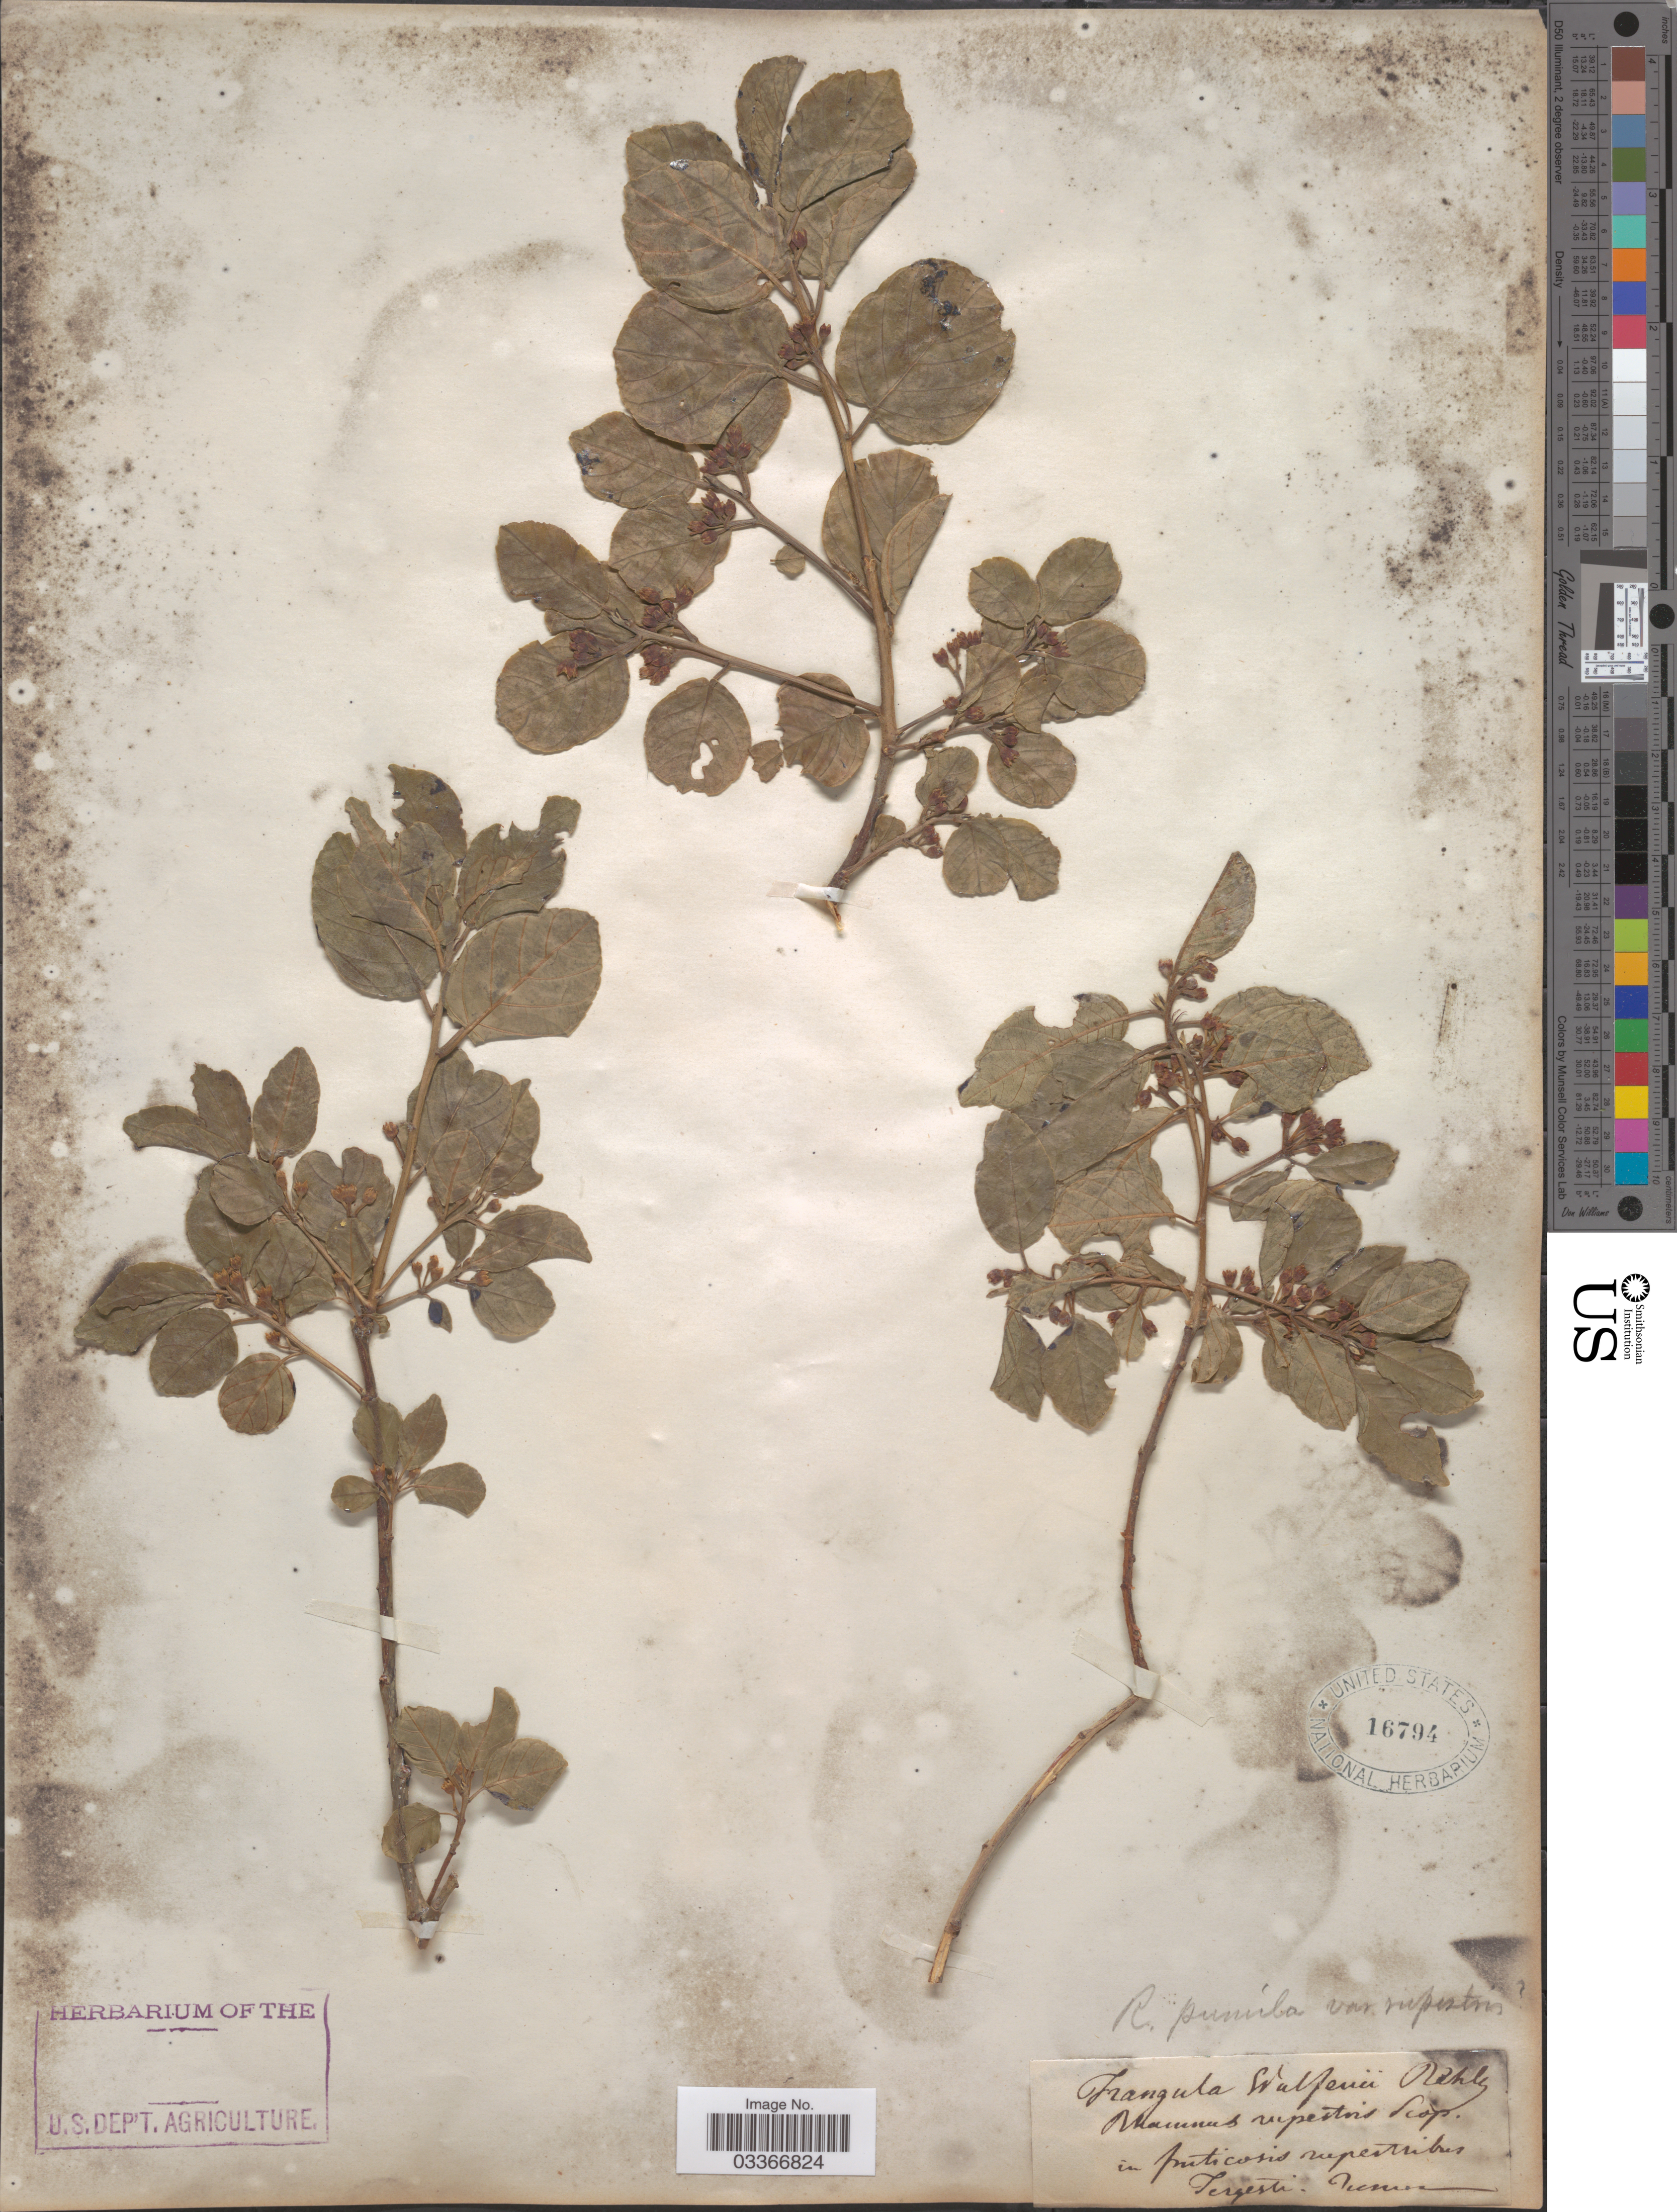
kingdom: Plantae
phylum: Tracheophyta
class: Magnoliopsida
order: Rosales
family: Rhamnaceae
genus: Rhamnus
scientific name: Rhamnus pumila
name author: Turra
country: Italy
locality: In fruticosis rupestribus Tergesti.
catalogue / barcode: US 16794